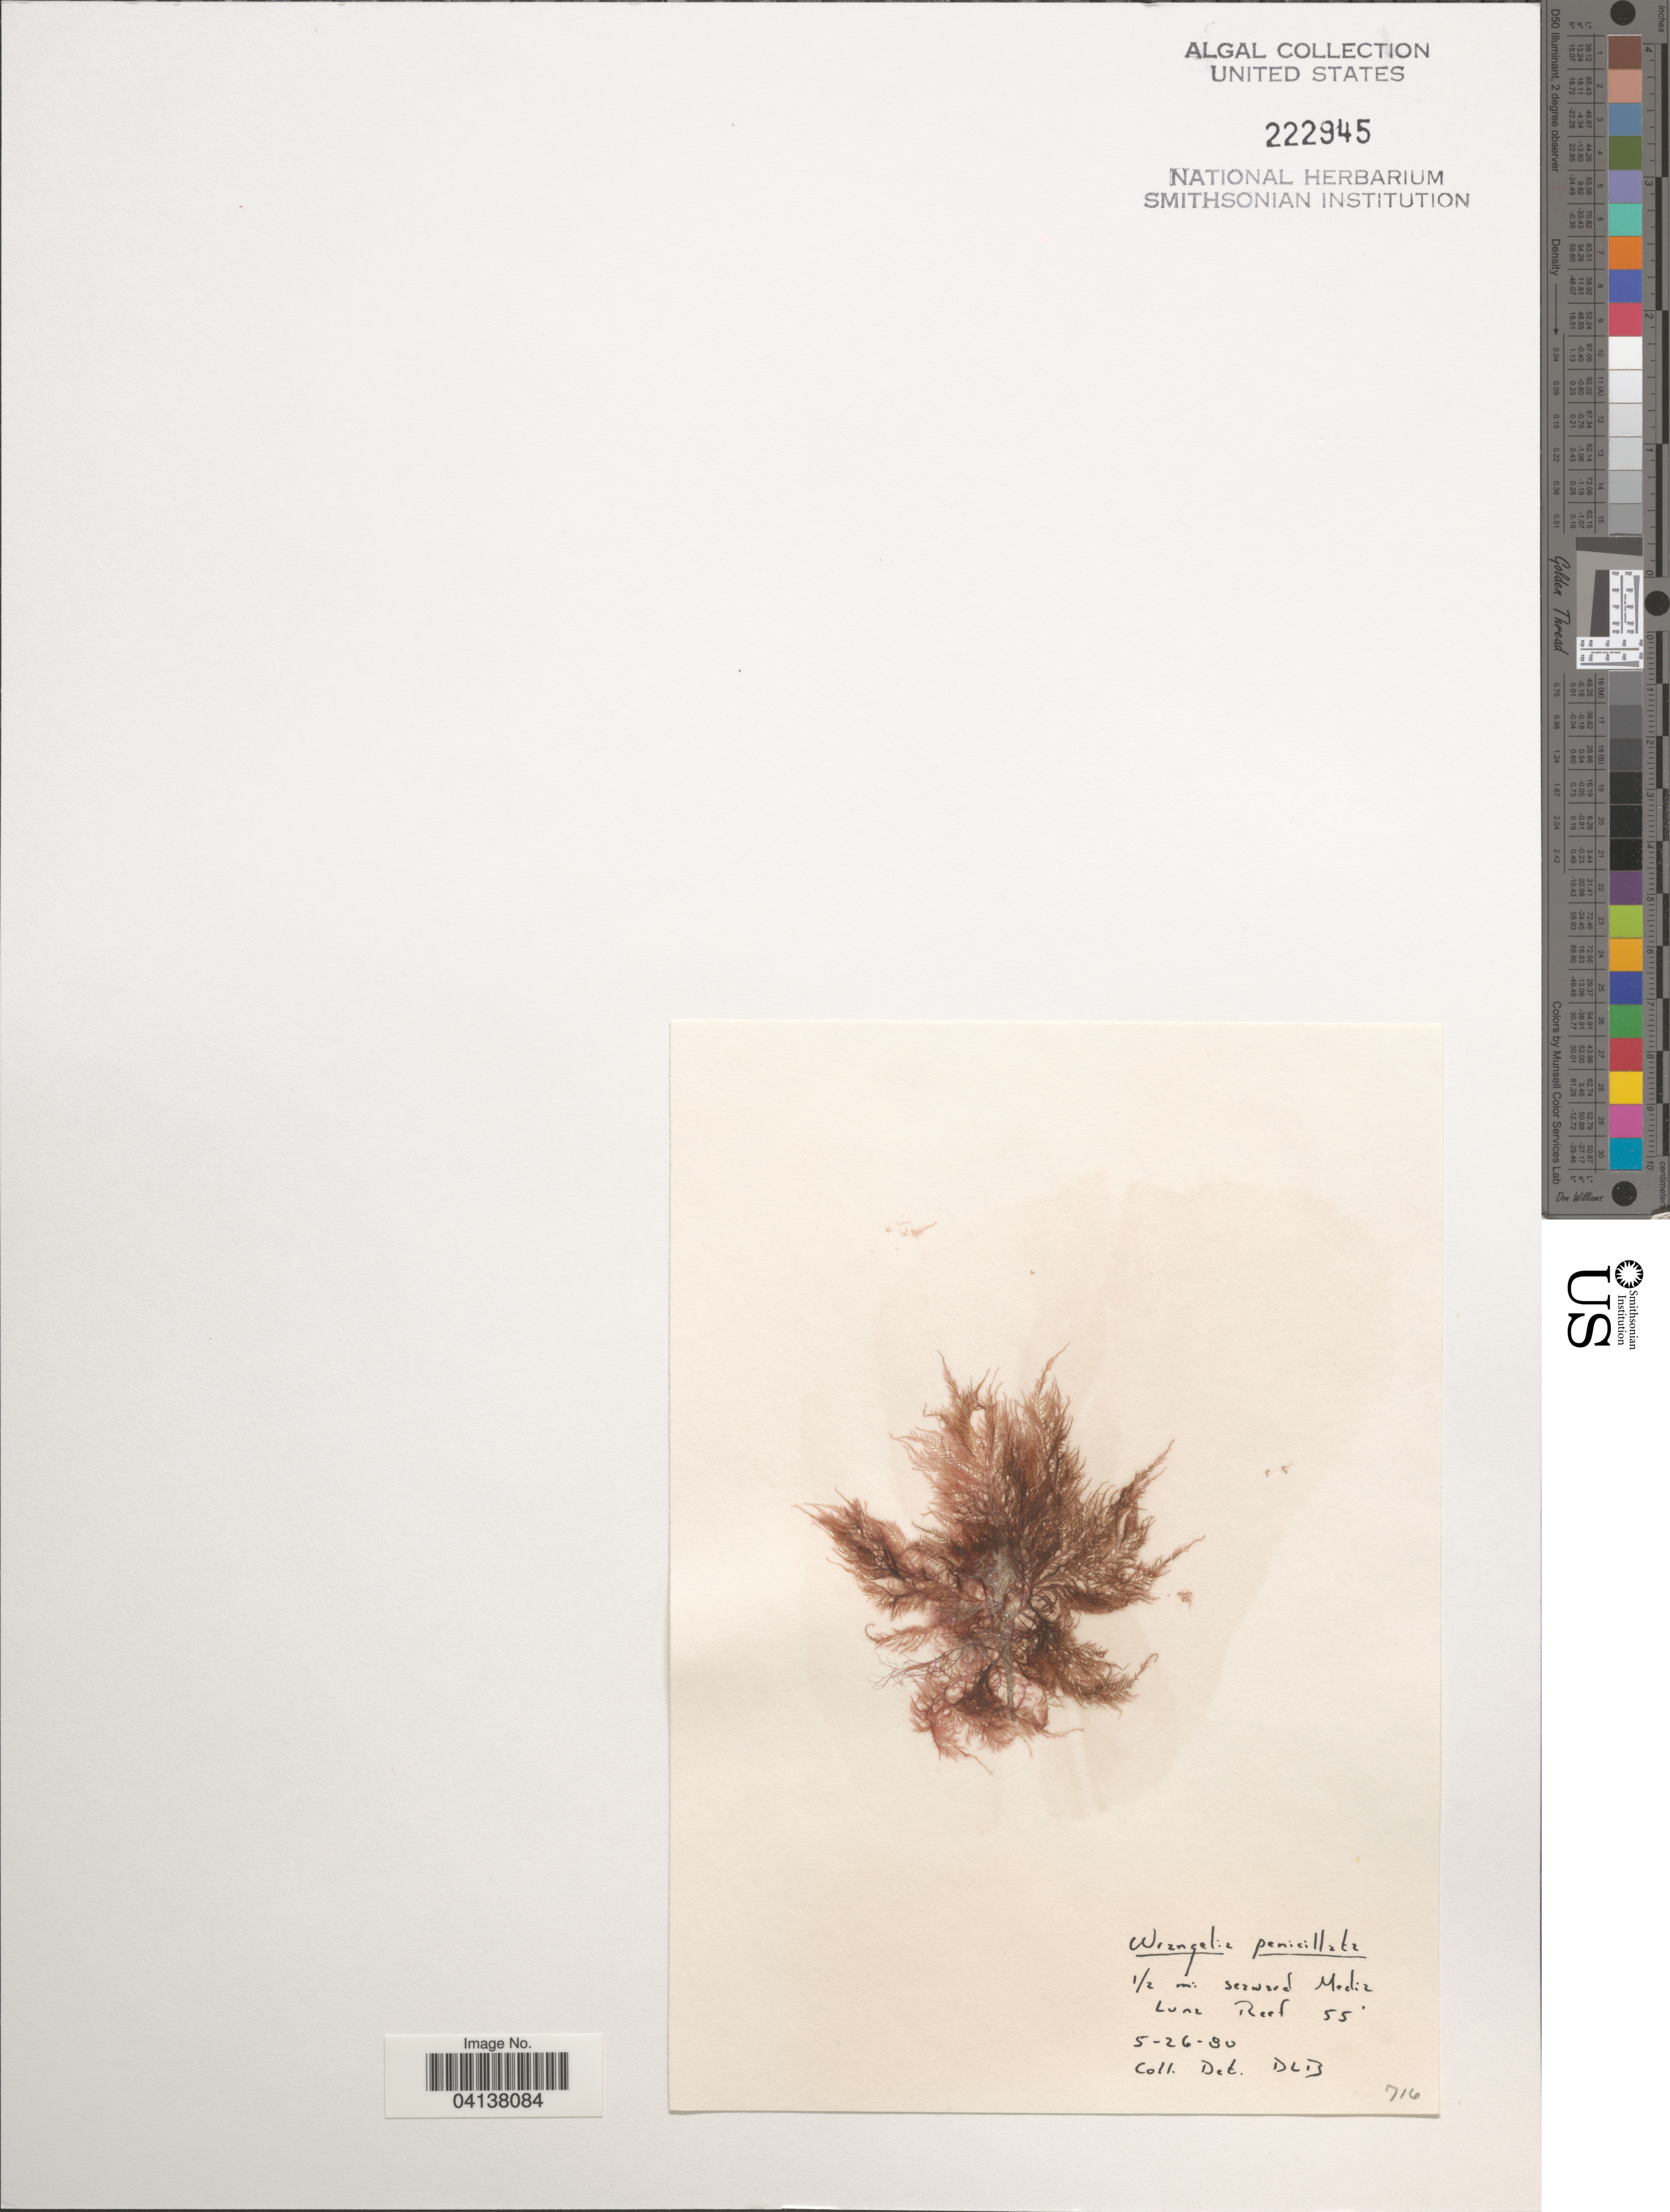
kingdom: Plantae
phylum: Rhodophyta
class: Florideophyceae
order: Ceramiales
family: Wrangeliaceae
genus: Wrangelia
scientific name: Wrangelia penicillata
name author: (C. Agardh) C. Agardh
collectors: D. L. B.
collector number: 716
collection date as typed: Transcribed d/m/y: 26/5/80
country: Puerto Rico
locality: ½ mi seaward Media Luna Reef.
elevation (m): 17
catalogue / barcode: US 222945